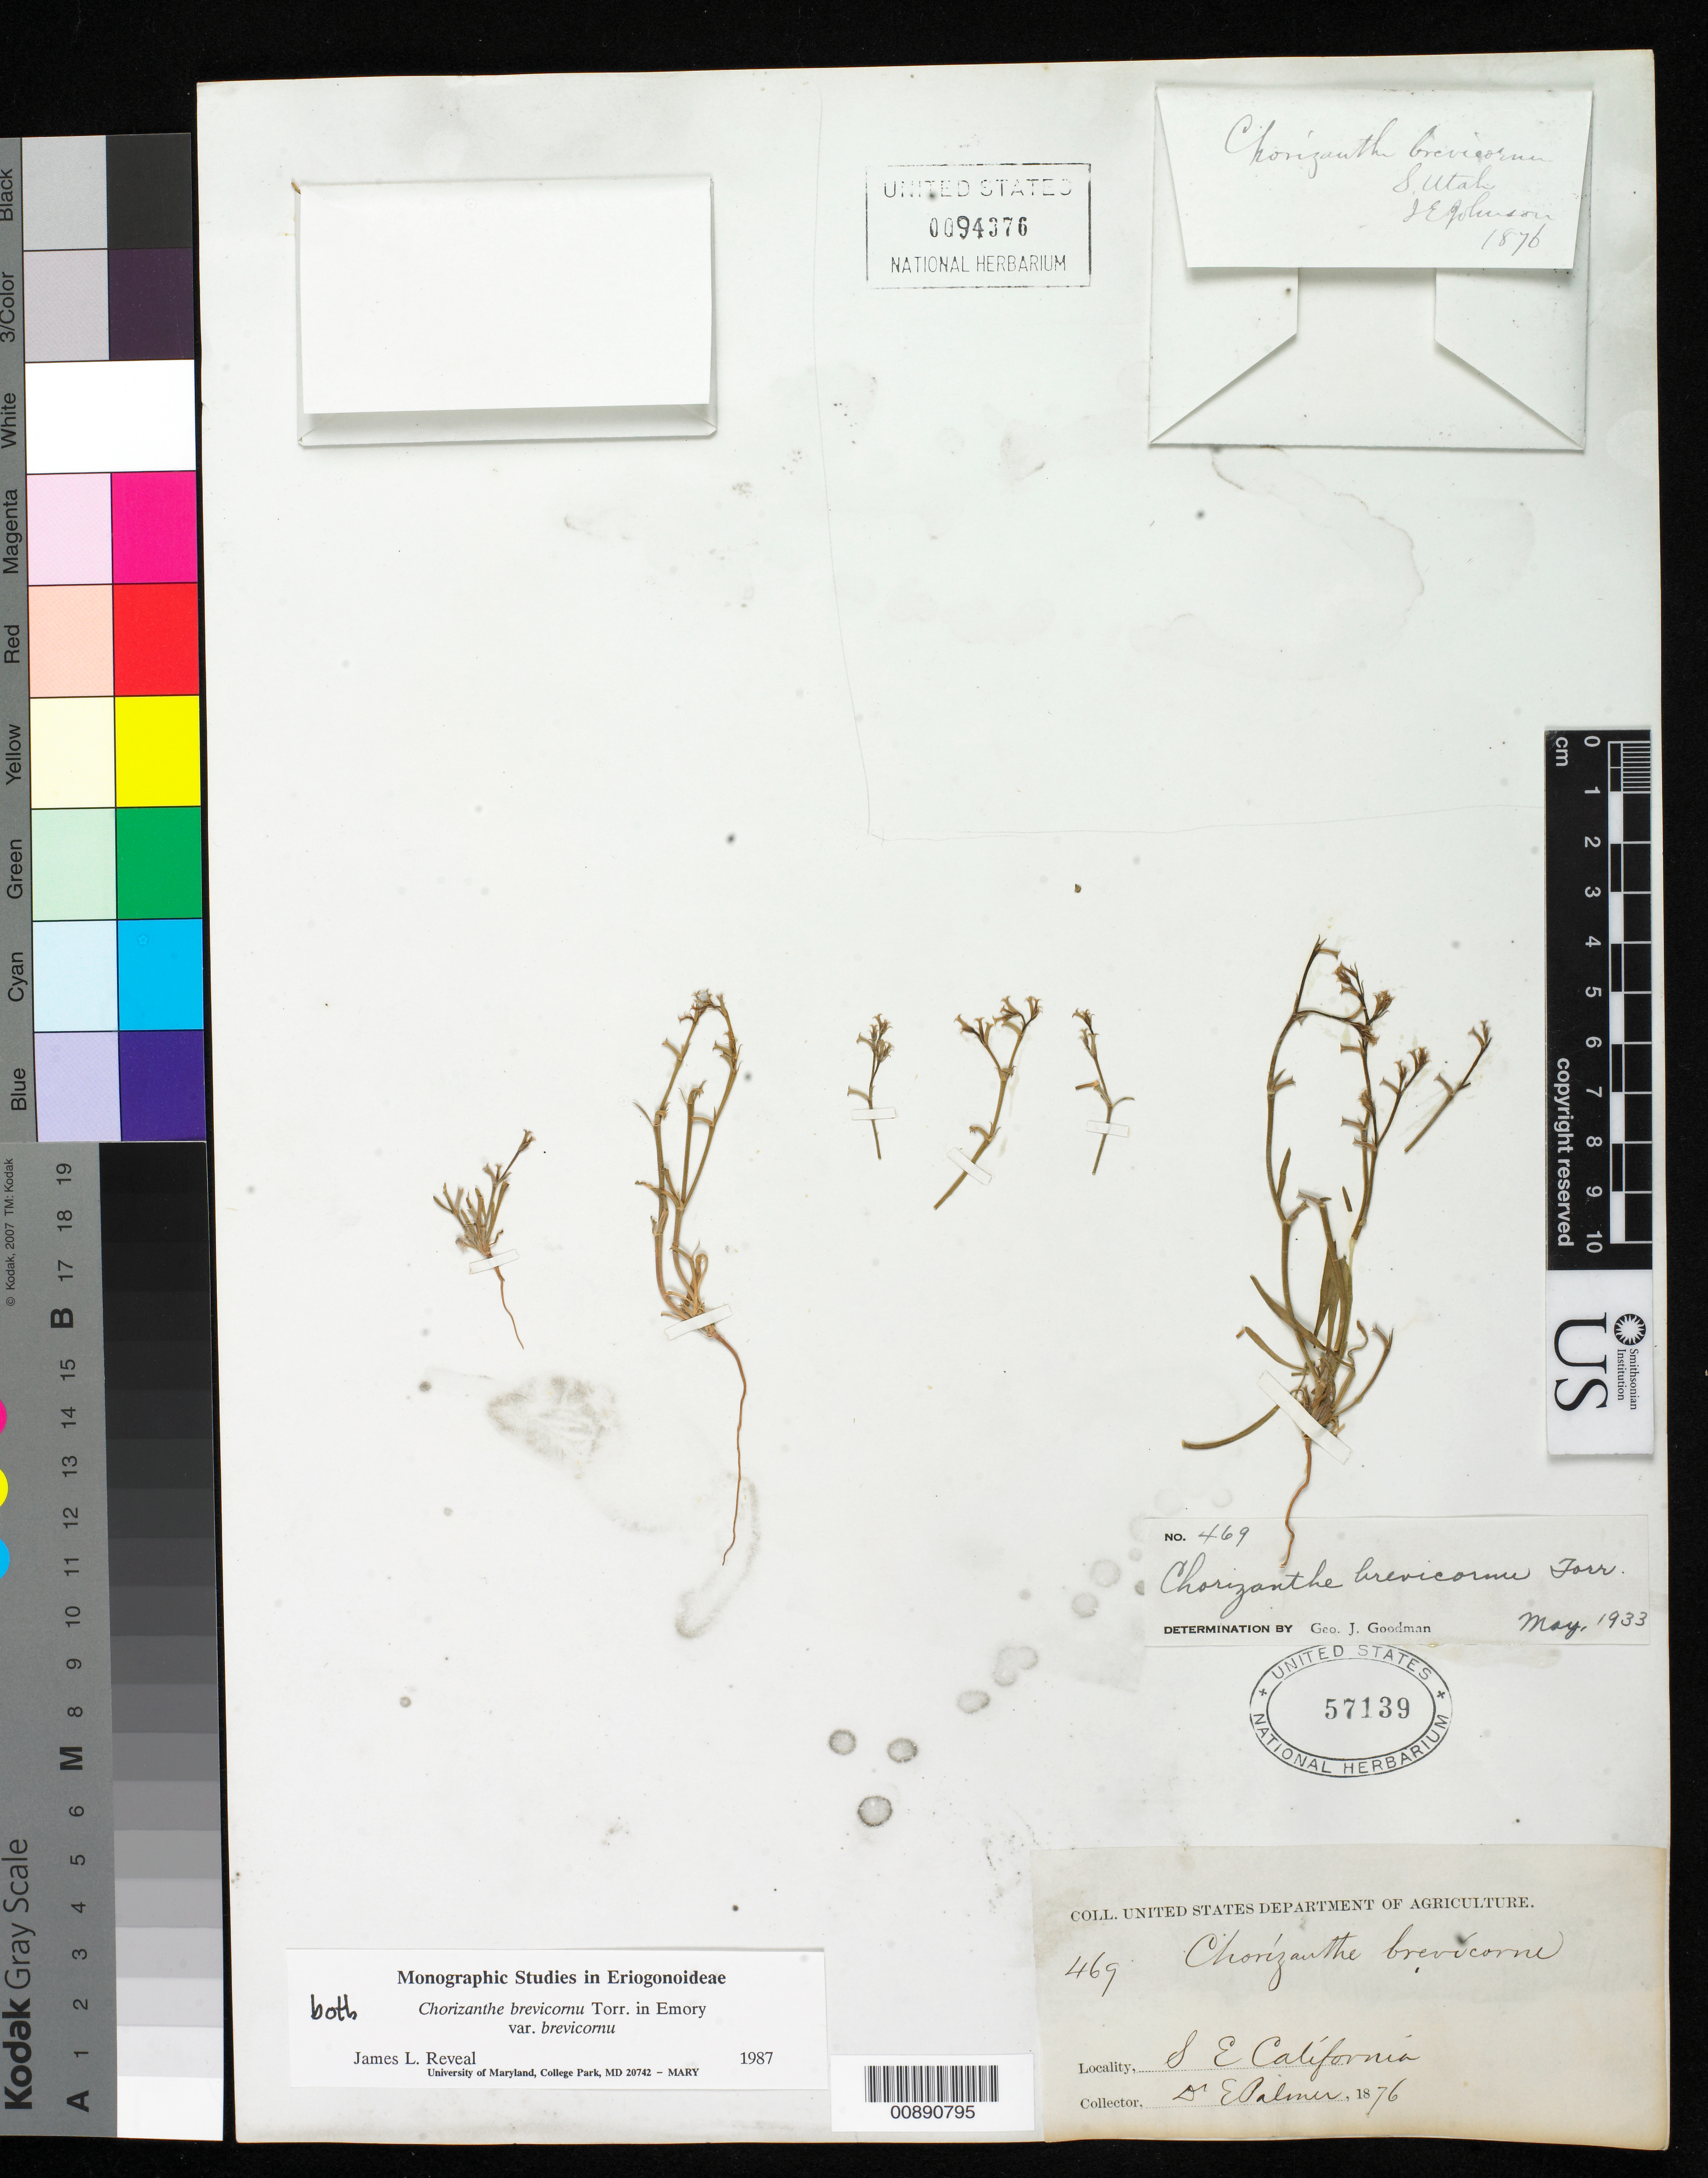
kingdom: Plantae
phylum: Tracheophyta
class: Magnoliopsida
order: Caryophyllales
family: Polygonaceae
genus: Chorizanthe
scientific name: Chorizanthe brevicornu var. brevicornu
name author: Torr.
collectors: E. Palmer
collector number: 469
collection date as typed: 1876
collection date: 1876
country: United States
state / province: California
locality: SE California.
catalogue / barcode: US 57139-2